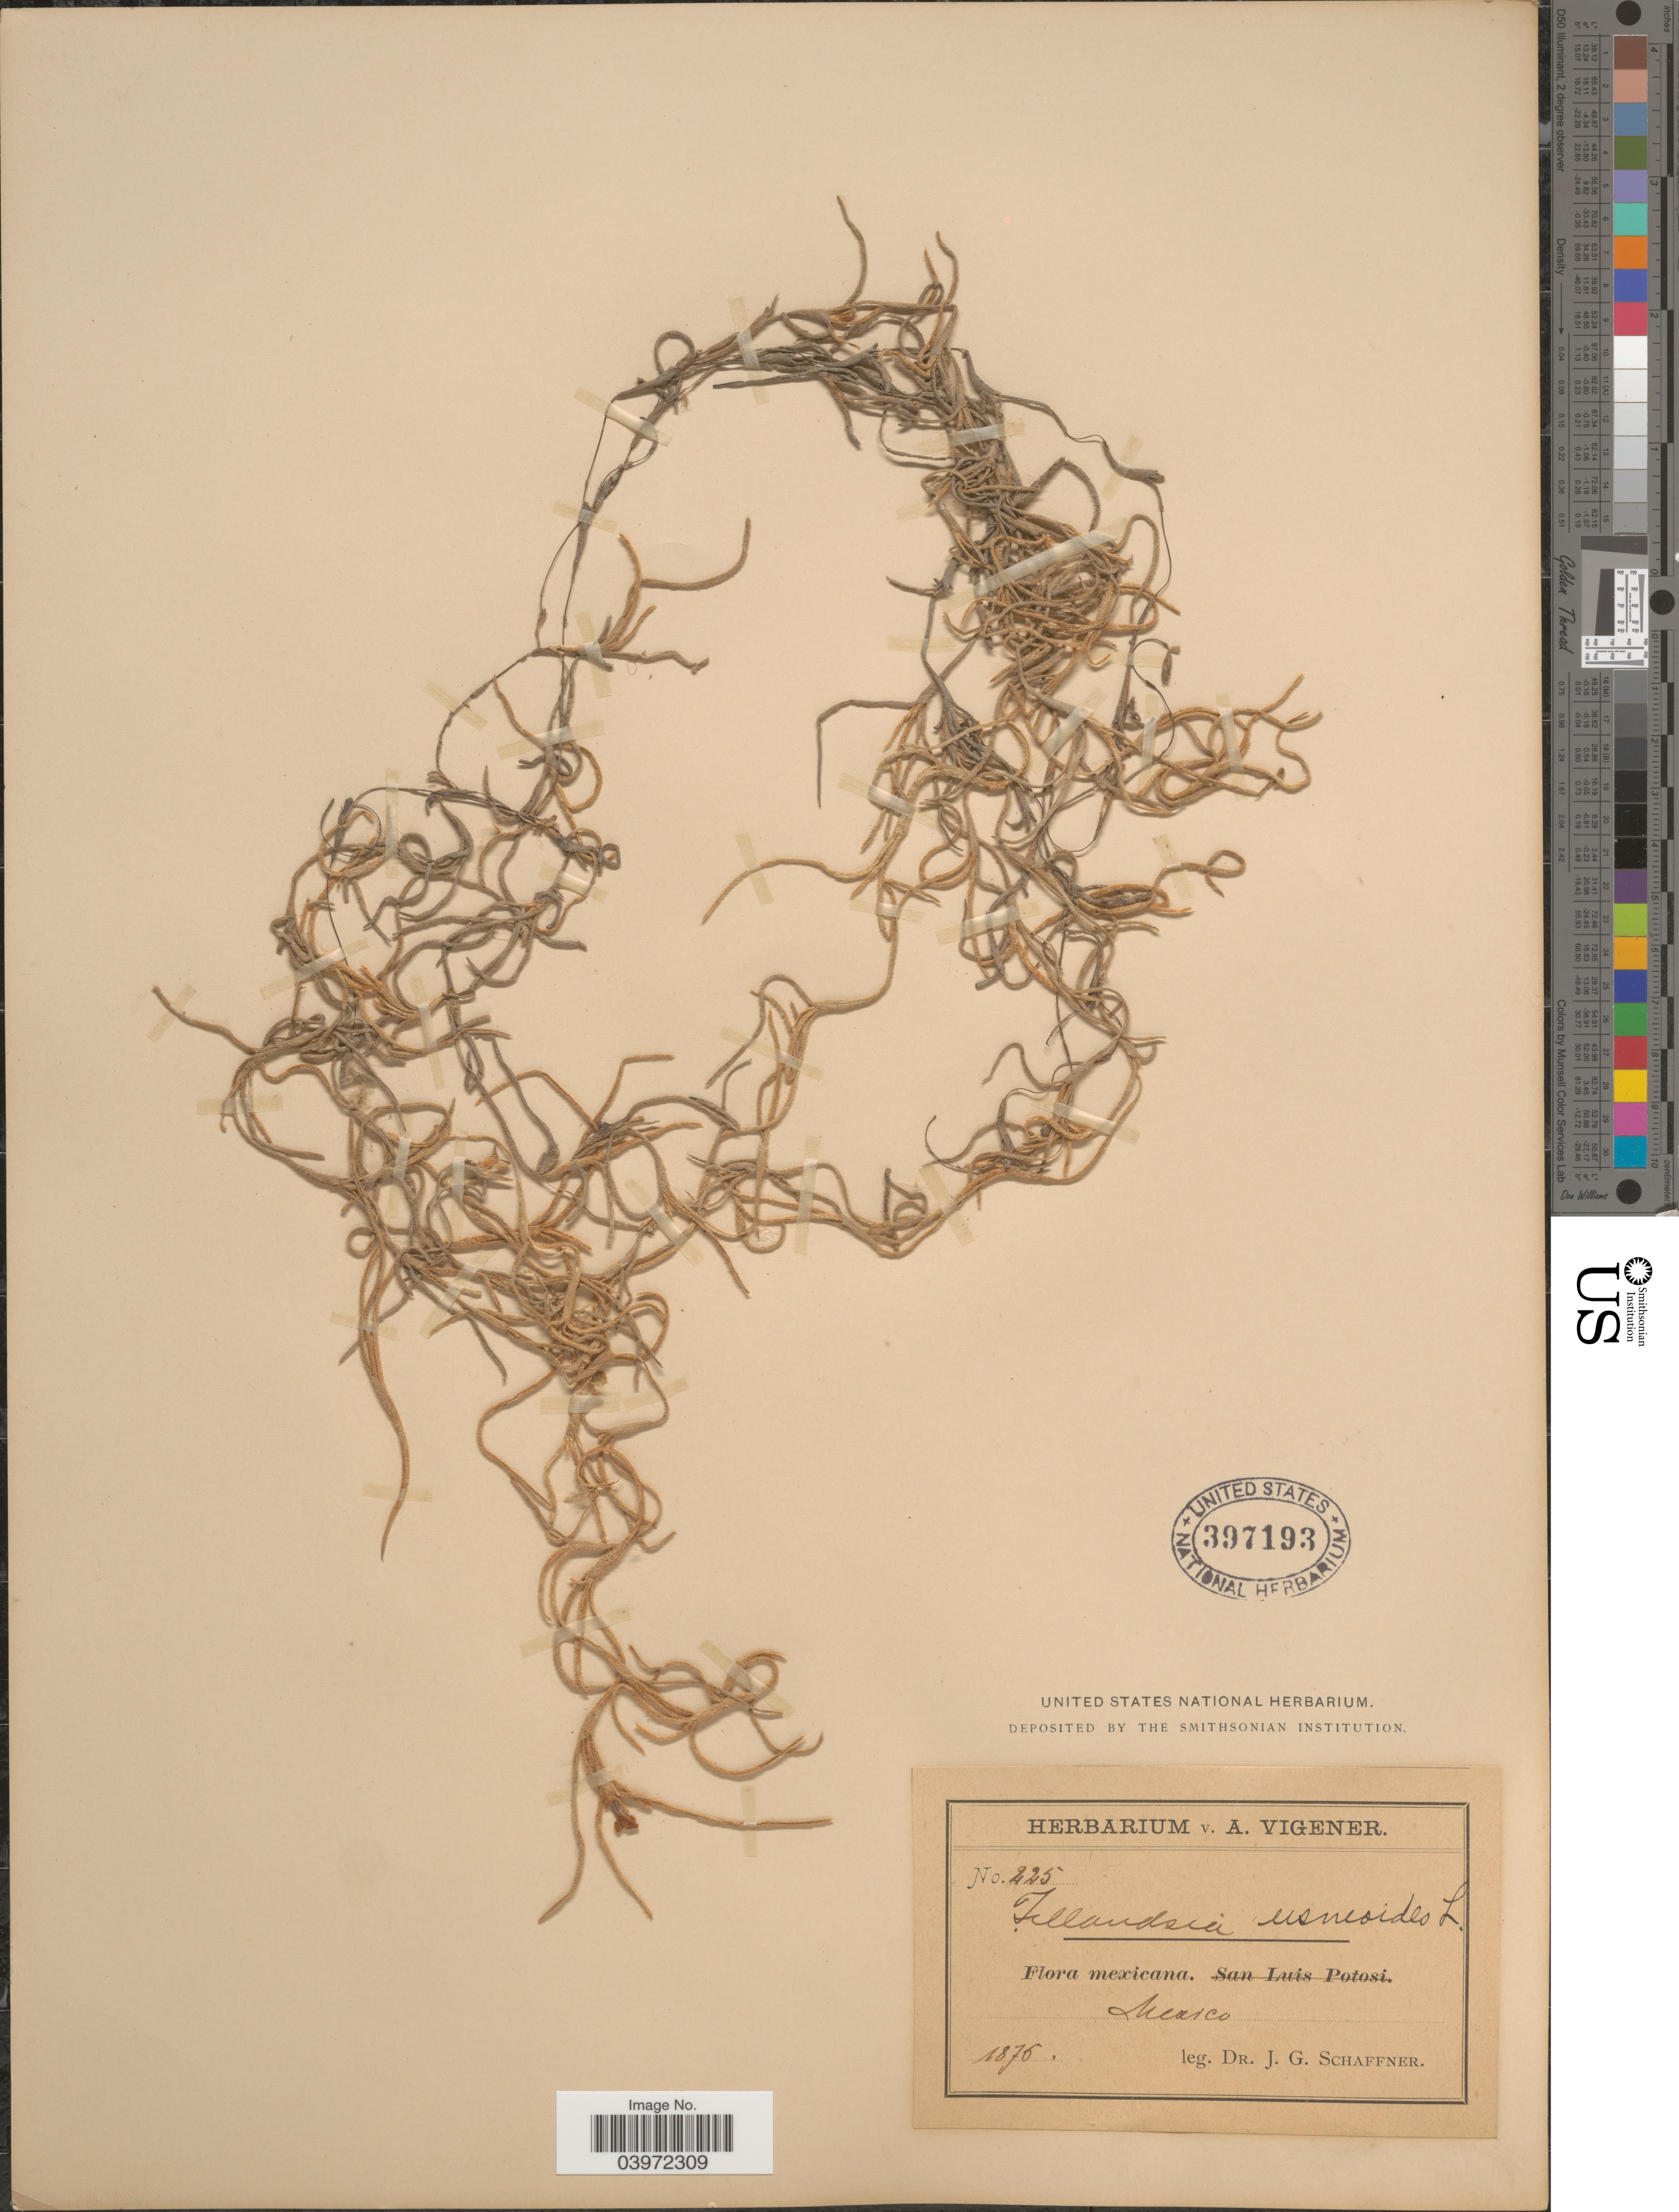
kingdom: Plantae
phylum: Tracheophyta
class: Liliopsida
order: Poales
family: Bromeliaceae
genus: Tillandsia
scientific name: Tillandsia usneoides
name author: (L.) L.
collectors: J. G. Schaffner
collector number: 225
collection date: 1875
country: Mexico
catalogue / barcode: US 397193